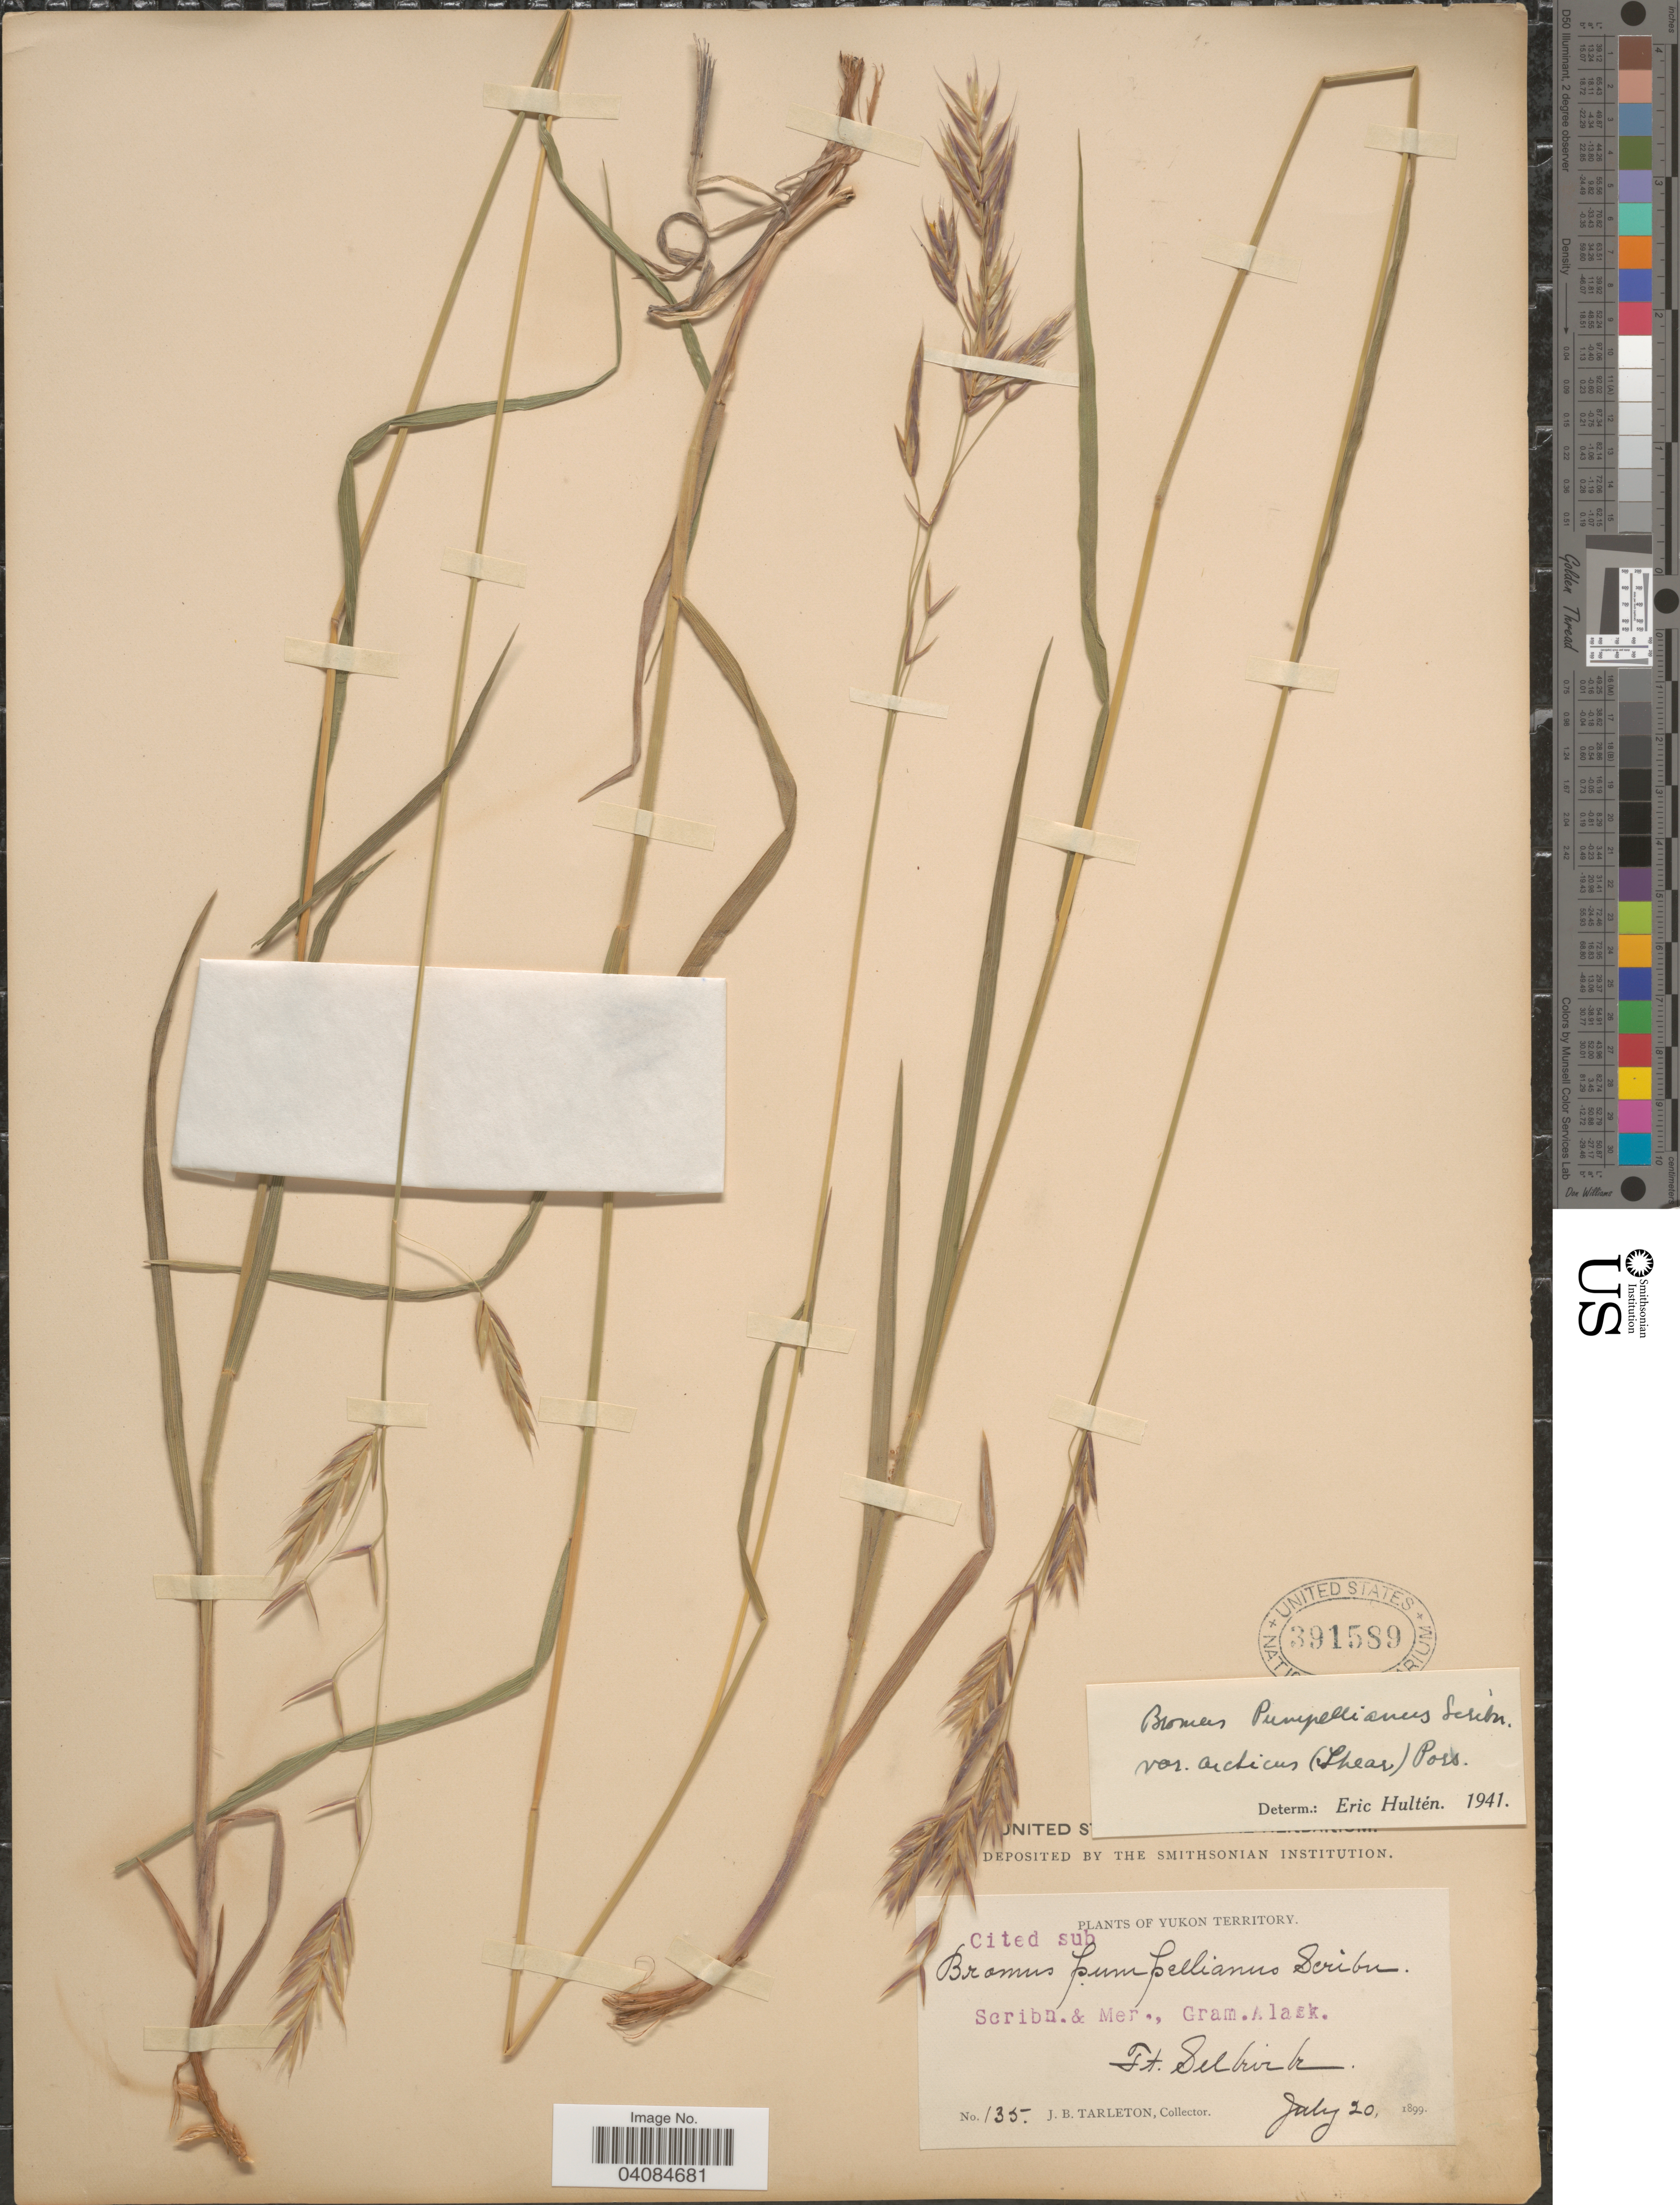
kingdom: Plantae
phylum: Tracheophyta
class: Liliopsida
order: Poales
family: Poaceae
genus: Bromus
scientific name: Bromus pumpellianus var. arcticus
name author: (Shear ex Scribn. & Merr.) A.E. Porsild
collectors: J. Tarleton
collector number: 135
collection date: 1899-07-20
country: Canada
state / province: Yukon Territory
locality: Ft. Selkirk.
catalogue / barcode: US 391589